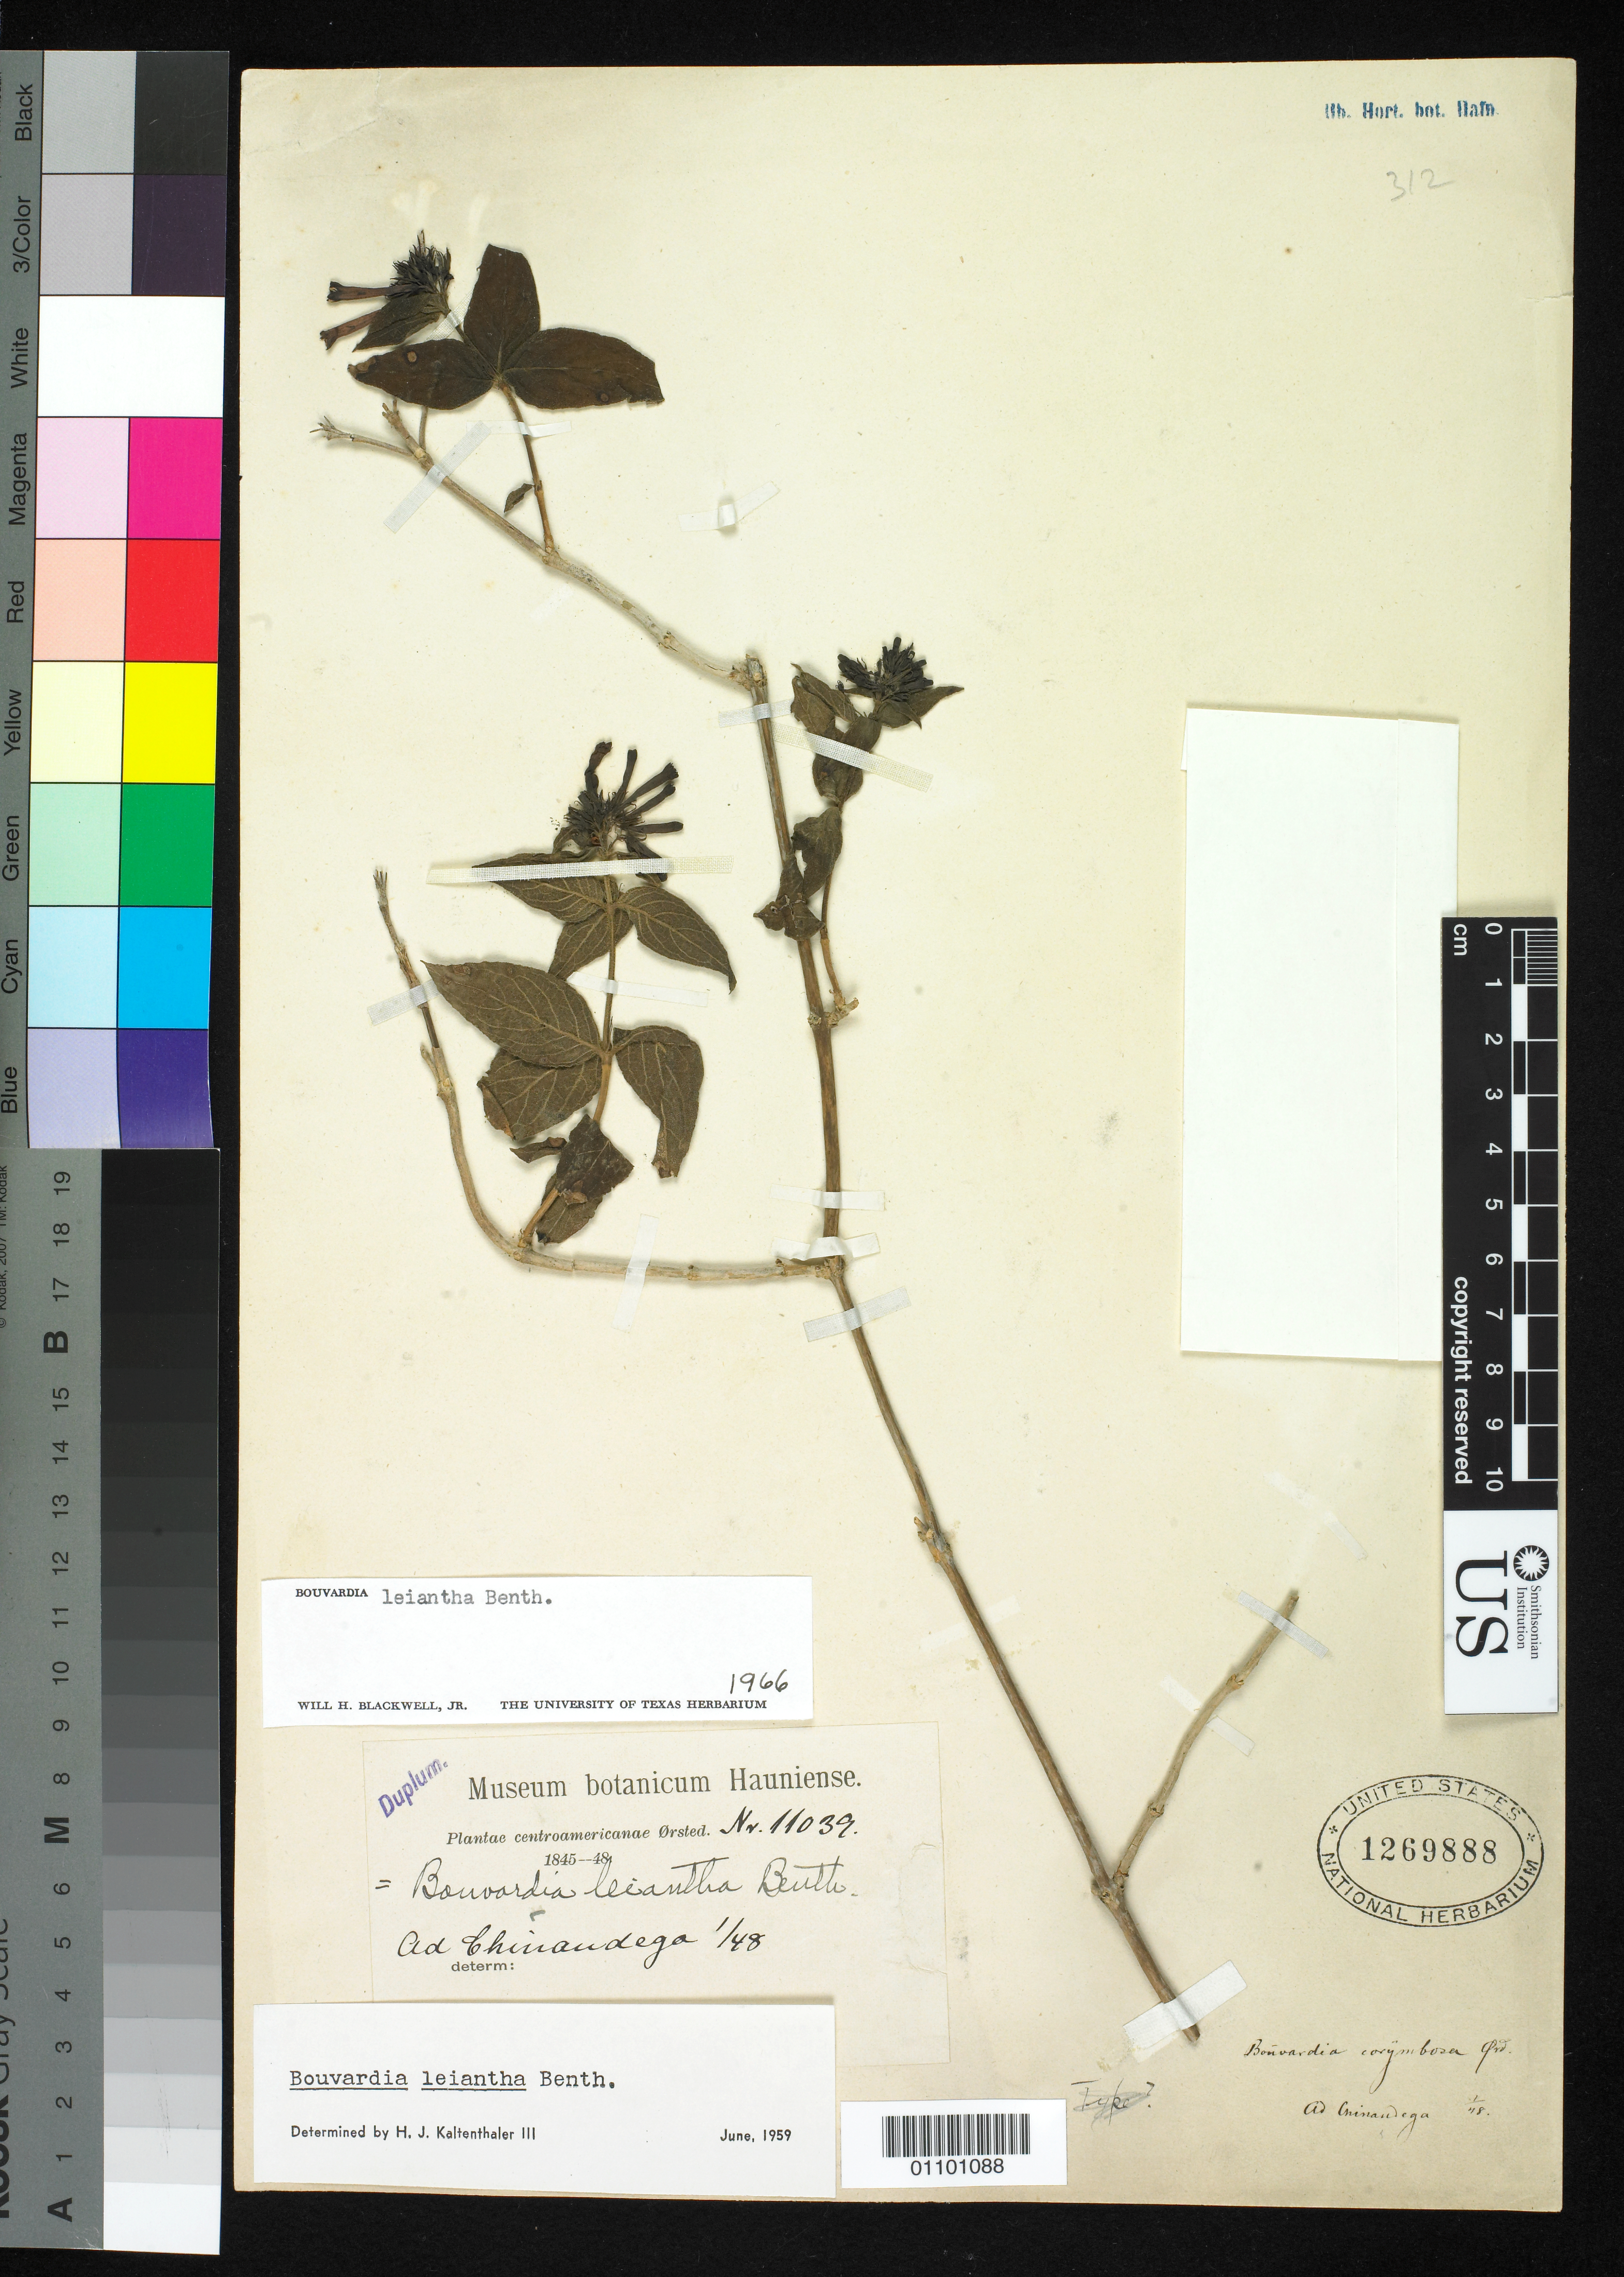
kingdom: Plantae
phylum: Tracheophyta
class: Magnoliopsida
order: Gentianales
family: Rubiaceae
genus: Bouvardia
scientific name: Bouvardia corymbosa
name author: Oerst.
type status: Possible Type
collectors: A. S. Oersted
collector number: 11039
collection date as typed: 1845 to -- --- 1848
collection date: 1845/1848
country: Nicaragua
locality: Chinotega.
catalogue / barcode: US 1269888